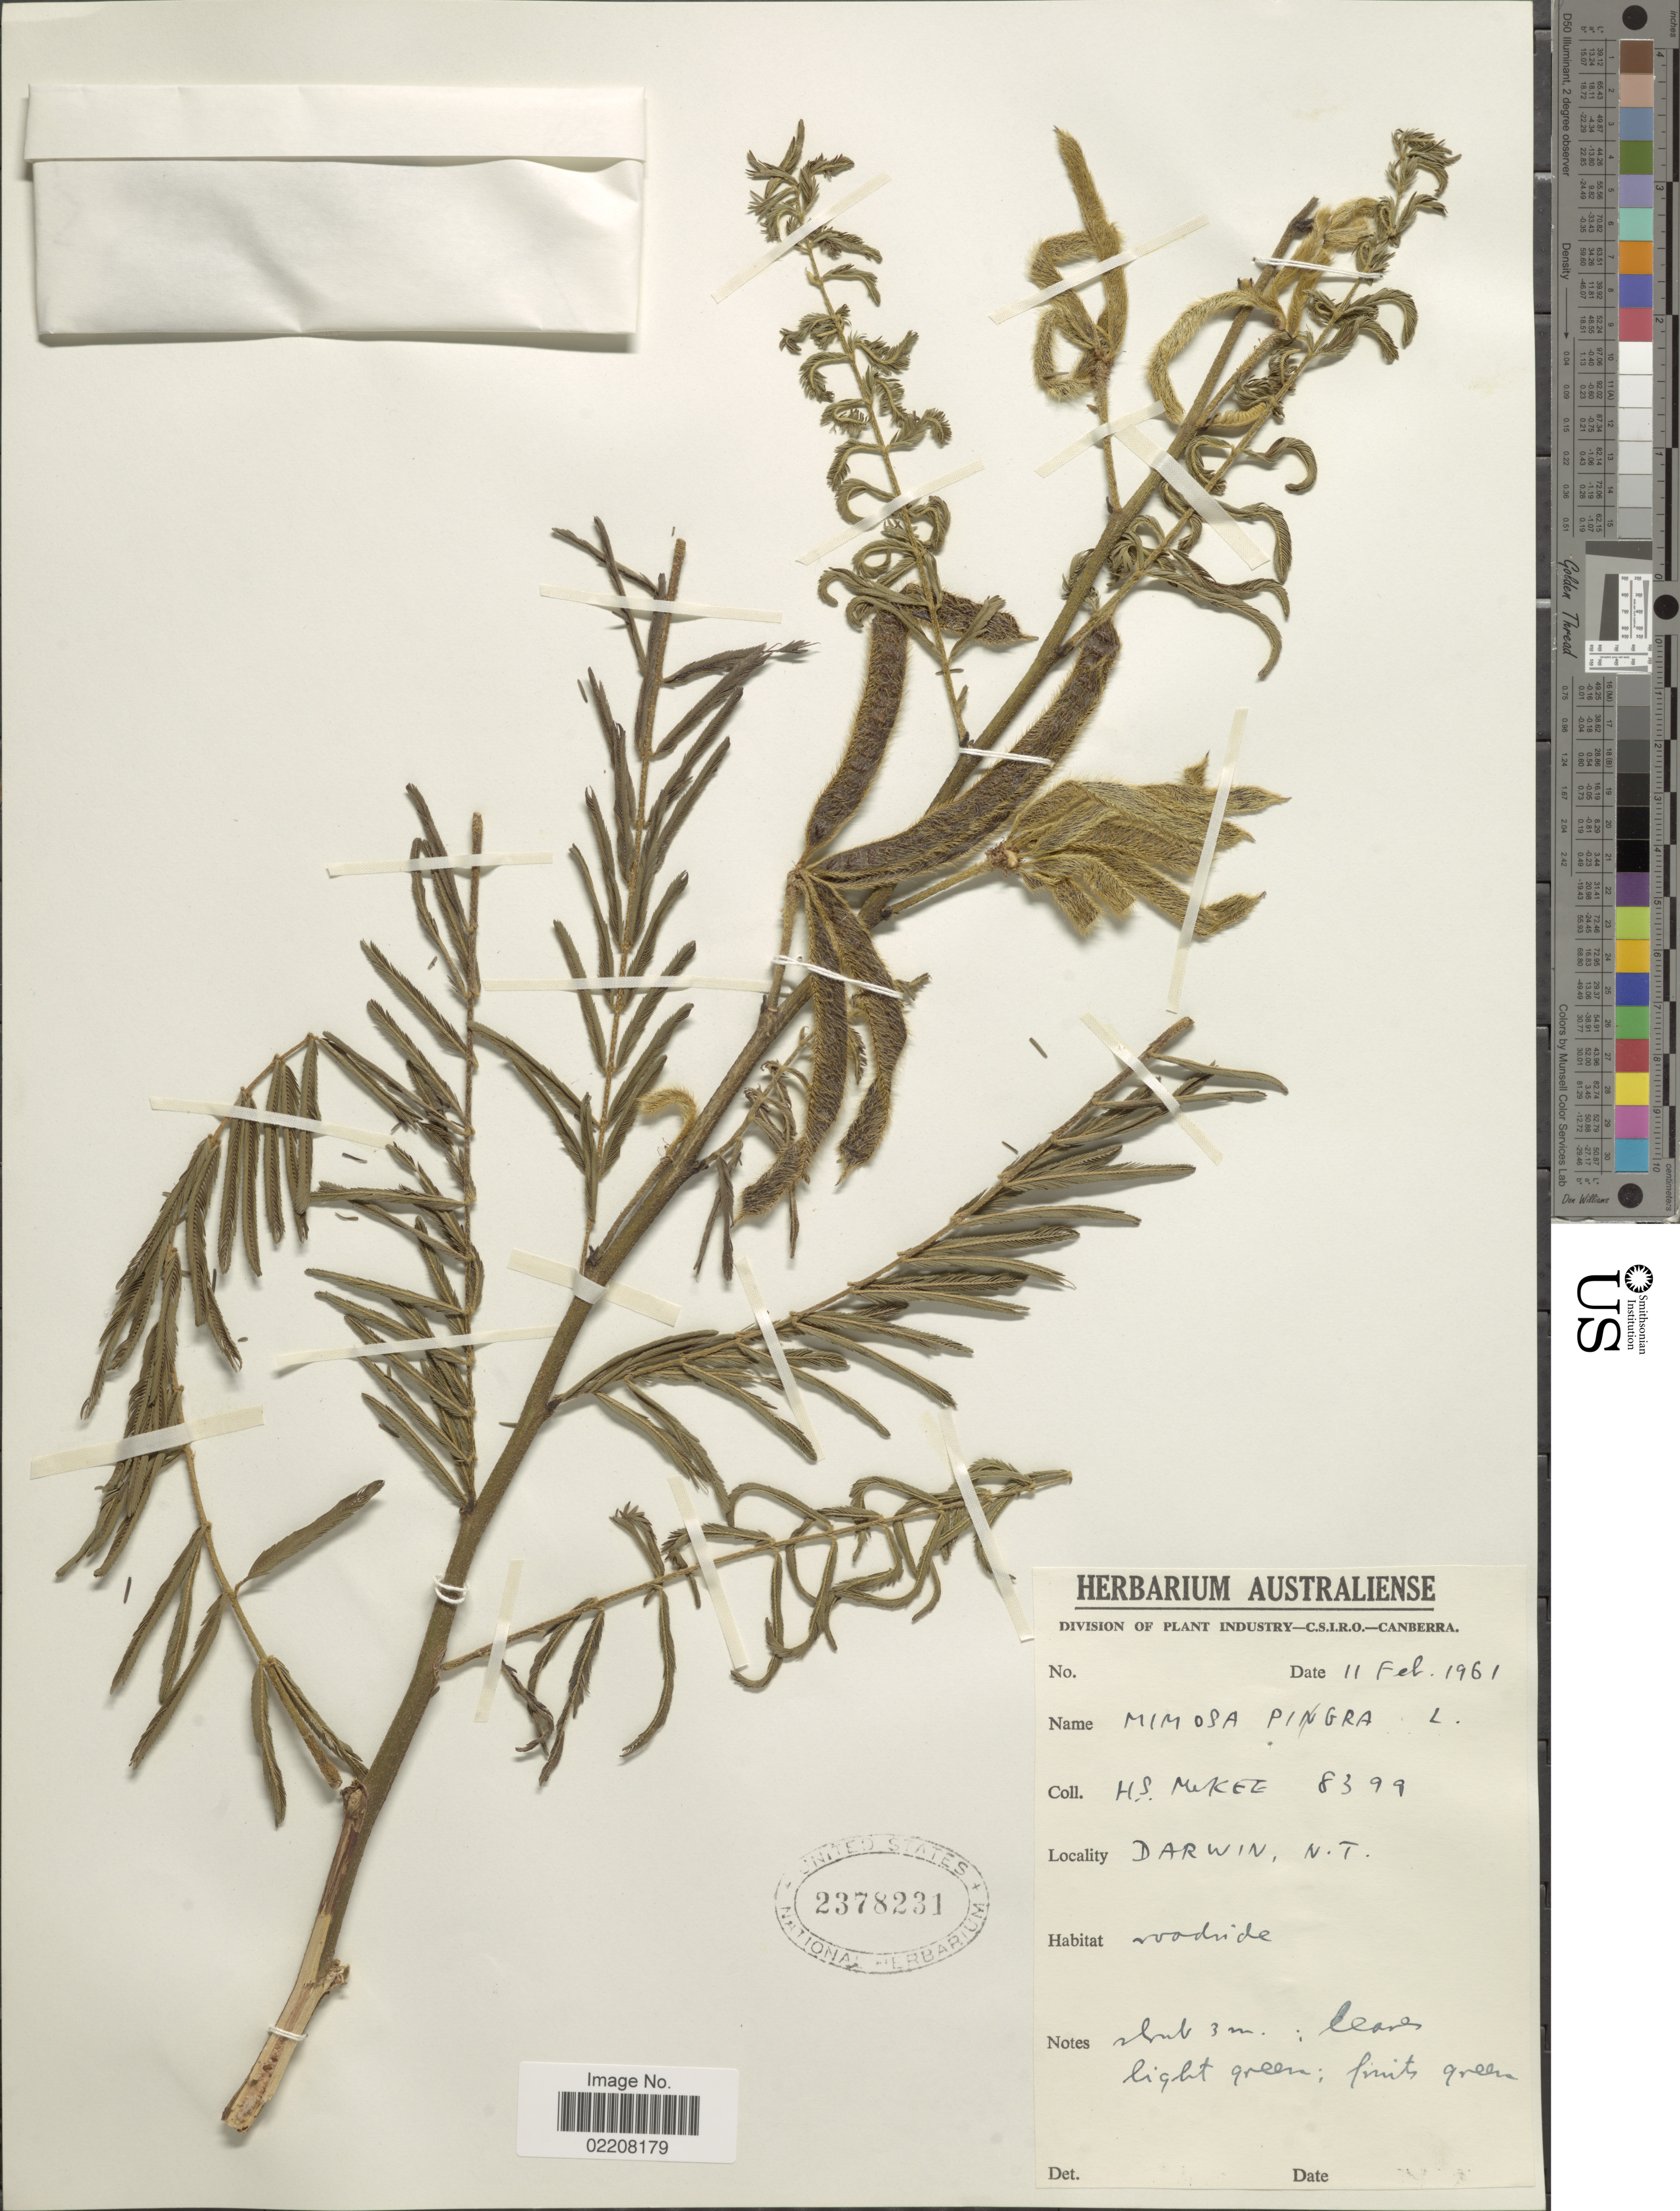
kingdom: Plantae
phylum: Tracheophyta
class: Magnoliopsida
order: Fabales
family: Fabaceae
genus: Mimosa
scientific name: Mimosa pigra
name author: L.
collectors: H. S. McKee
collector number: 8399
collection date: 1961-02-11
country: Australia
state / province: Northern Territory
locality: Darwin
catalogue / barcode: US 2378231